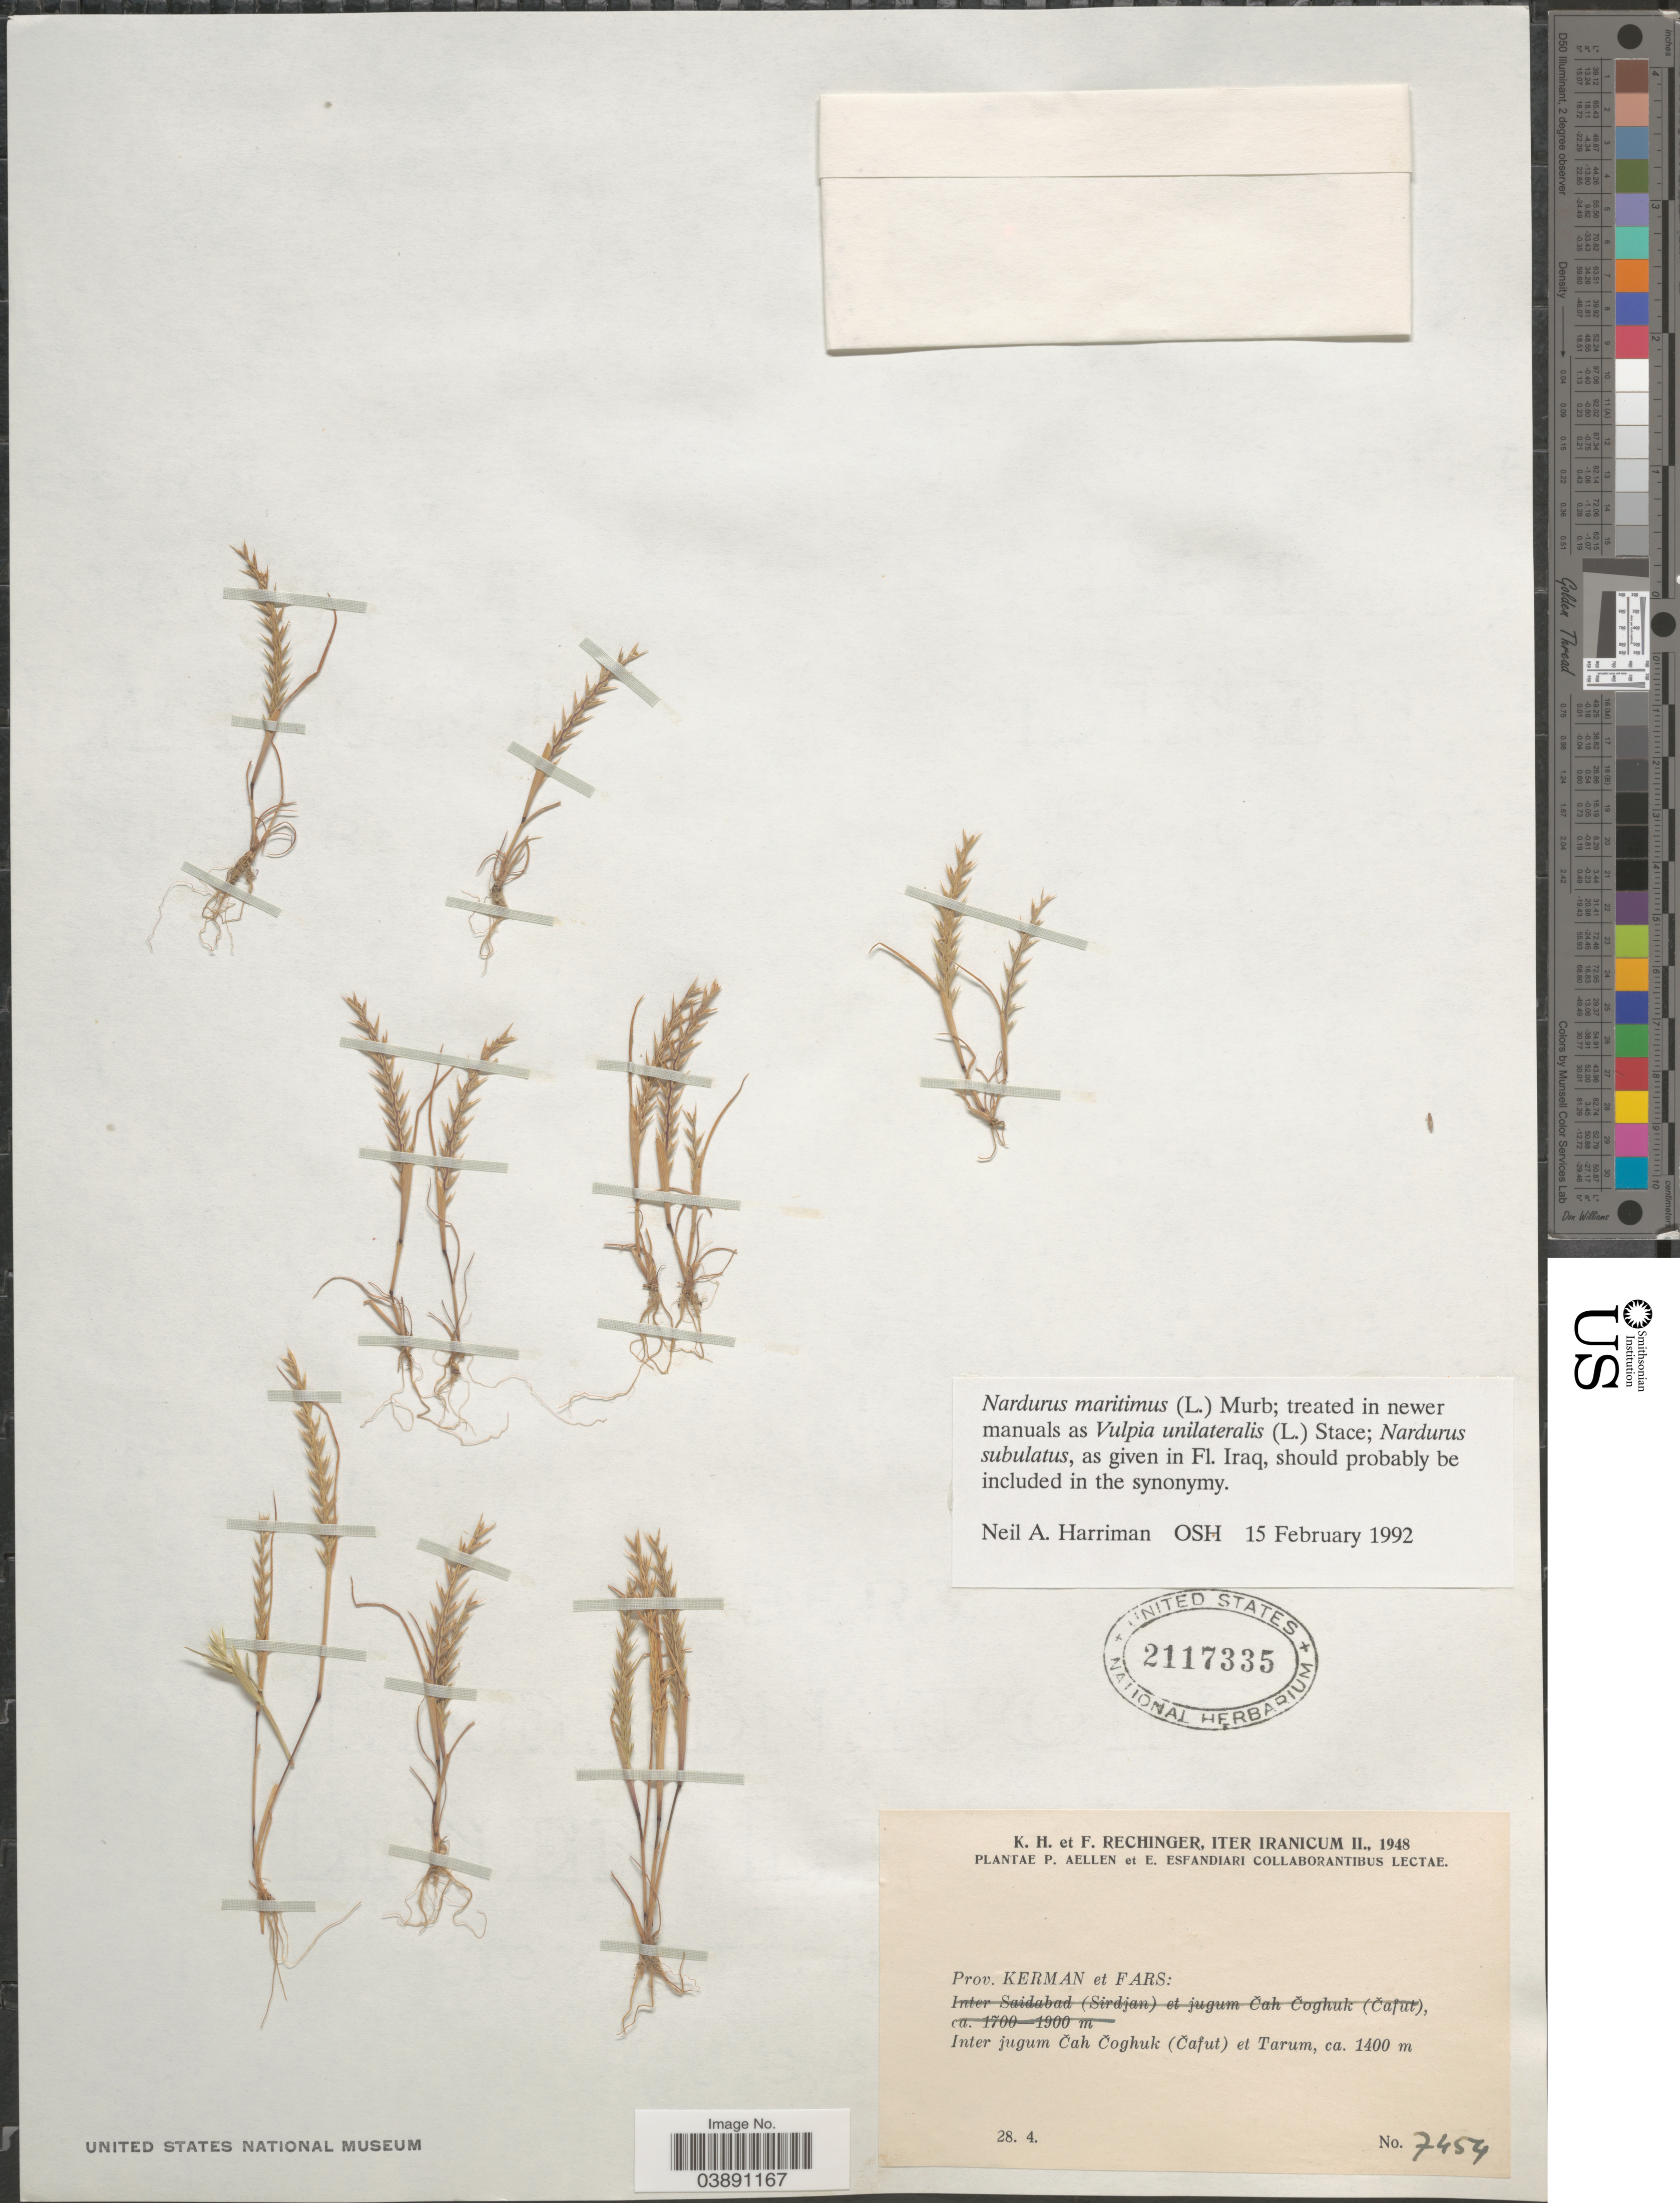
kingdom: Plantae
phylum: Tracheophyta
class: Liliopsida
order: Poales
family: Poaceae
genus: Festuca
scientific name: Festuca unilateralis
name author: Schrad.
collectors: K. H. Rechinger & F. Rechinger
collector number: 7454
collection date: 1948-04-28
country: Iran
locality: Prov. Kerman et Fars: Inter jugum Cah Coghuk (Cafut) et Tarum.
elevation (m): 1400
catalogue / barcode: US 2117335